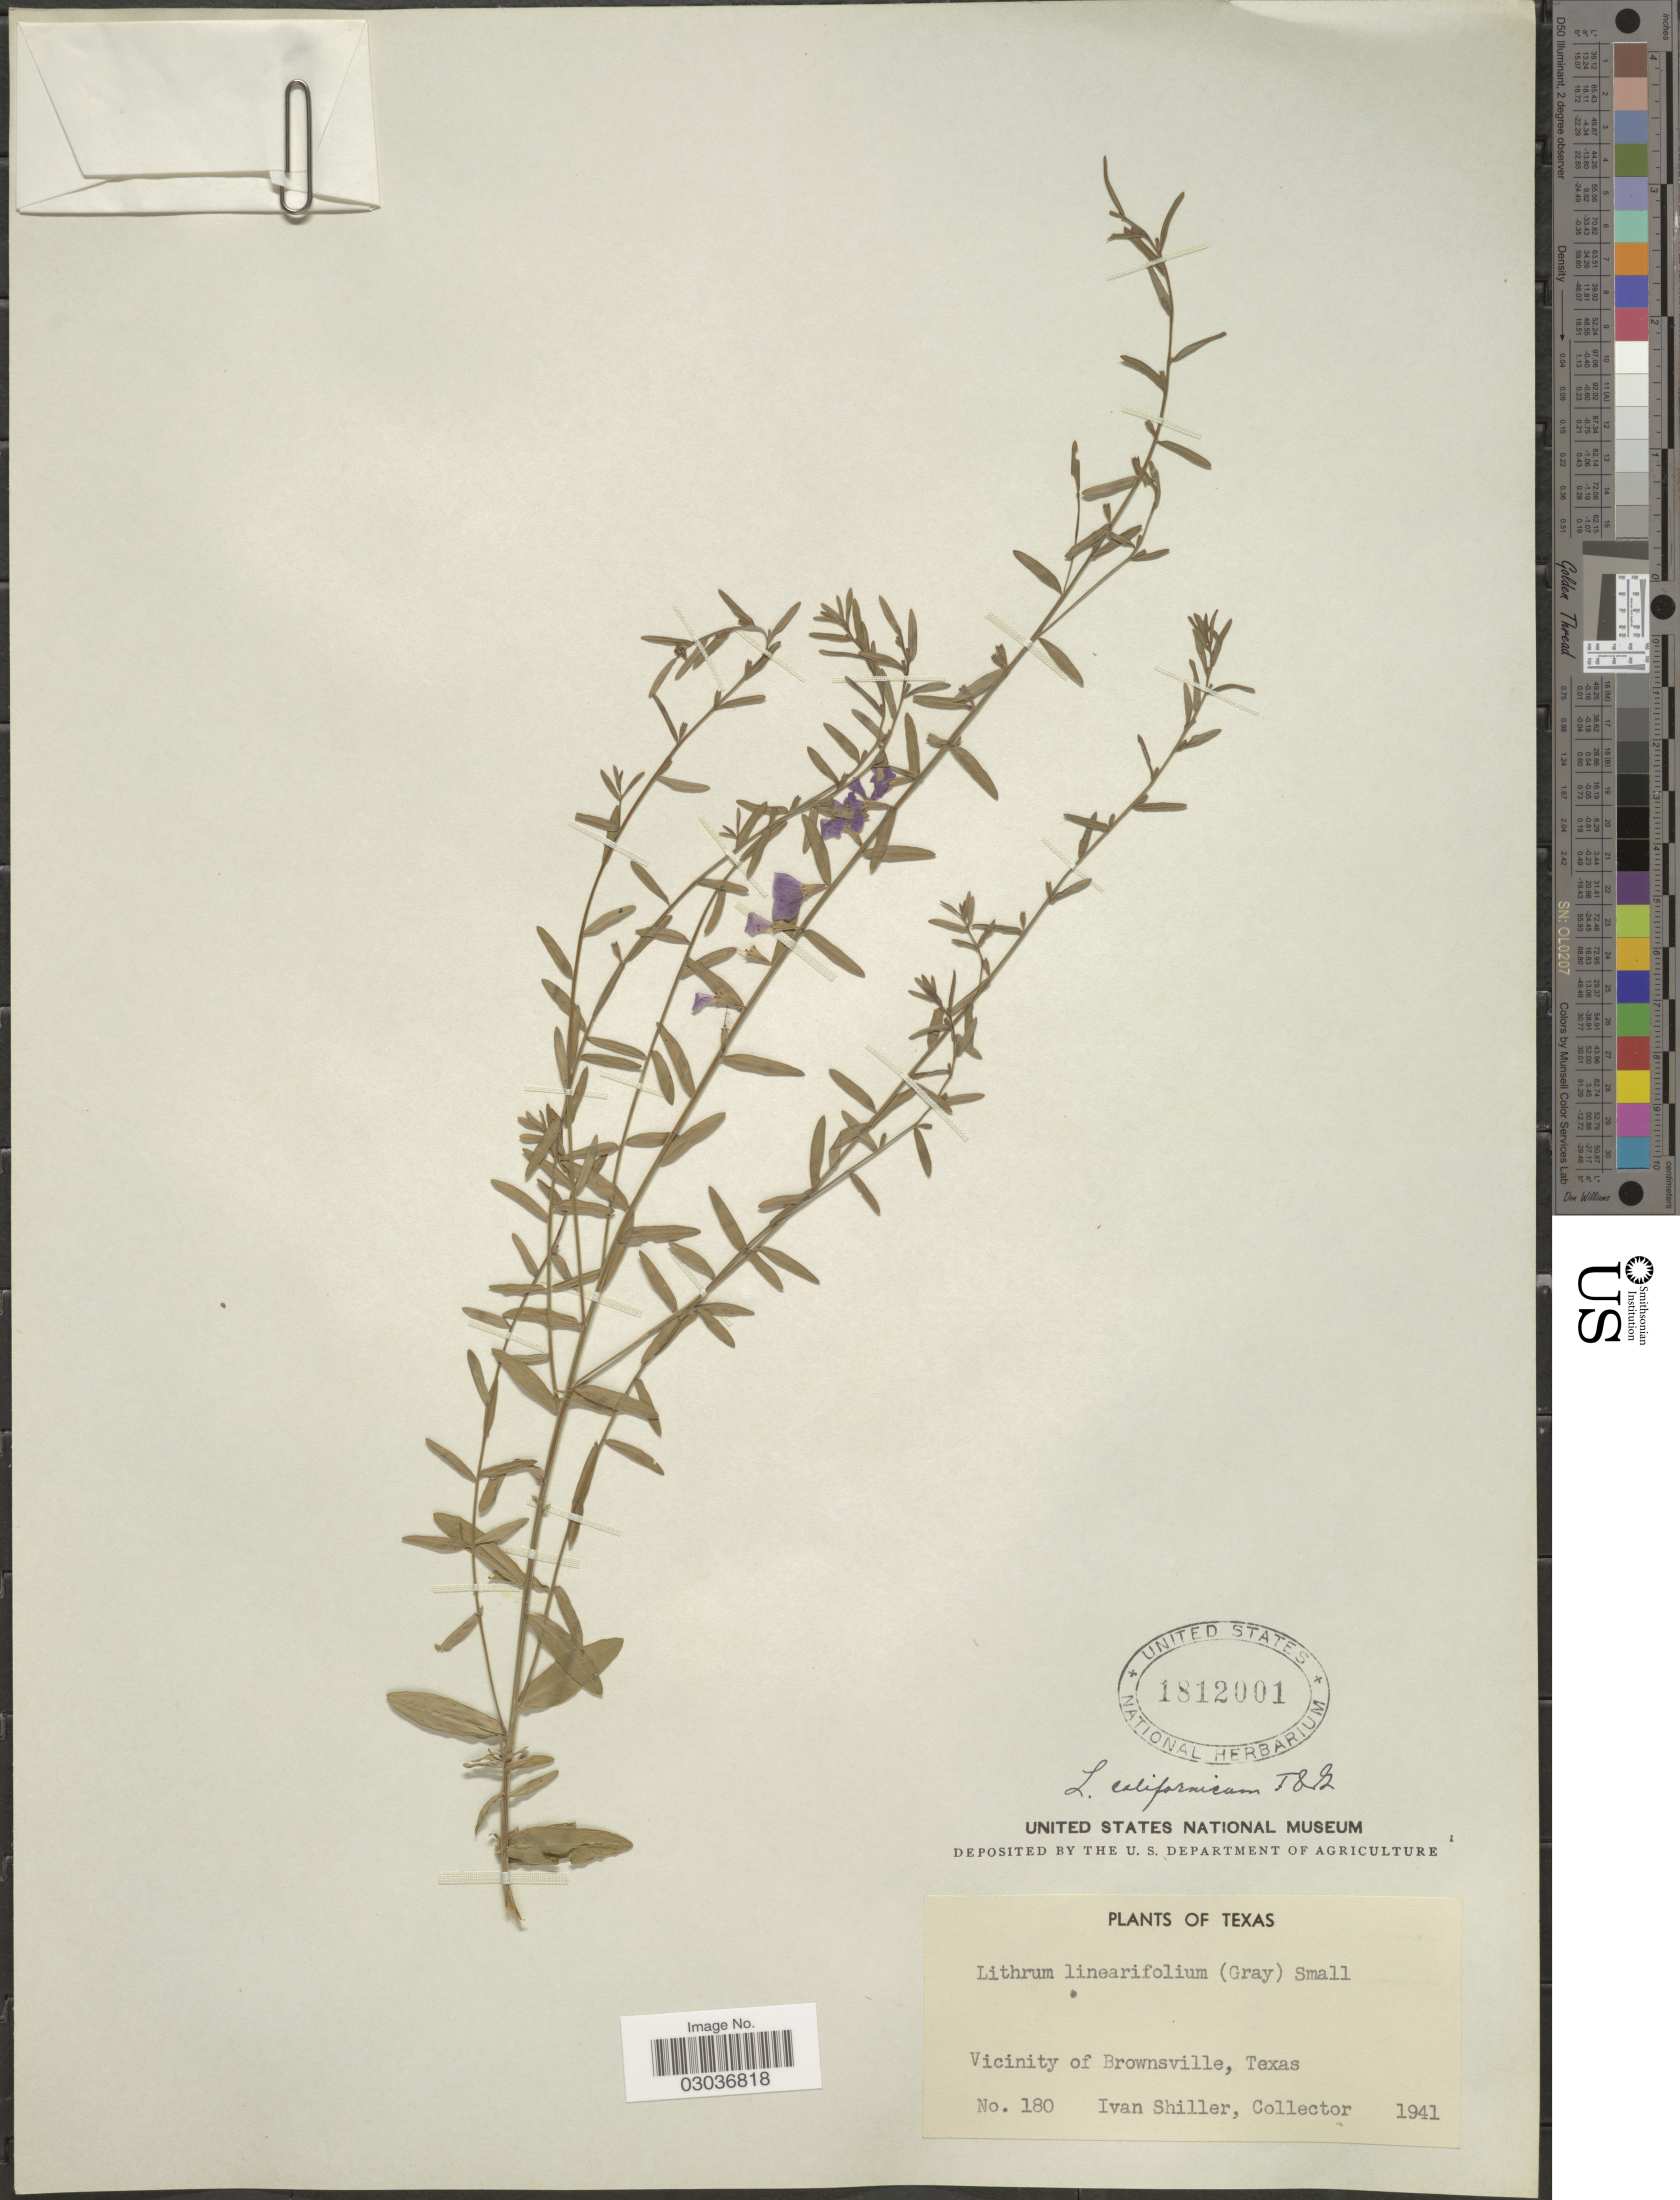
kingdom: Plantae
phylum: Tracheophyta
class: Magnoliopsida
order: Myrtales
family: Lythraceae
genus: Lythrum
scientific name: Lythrum californicum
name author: Torr. & A. Gray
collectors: I. Shiller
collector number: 180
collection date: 1941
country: United States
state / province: Texas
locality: Vicinity of Brownsville.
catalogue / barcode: US 1812001